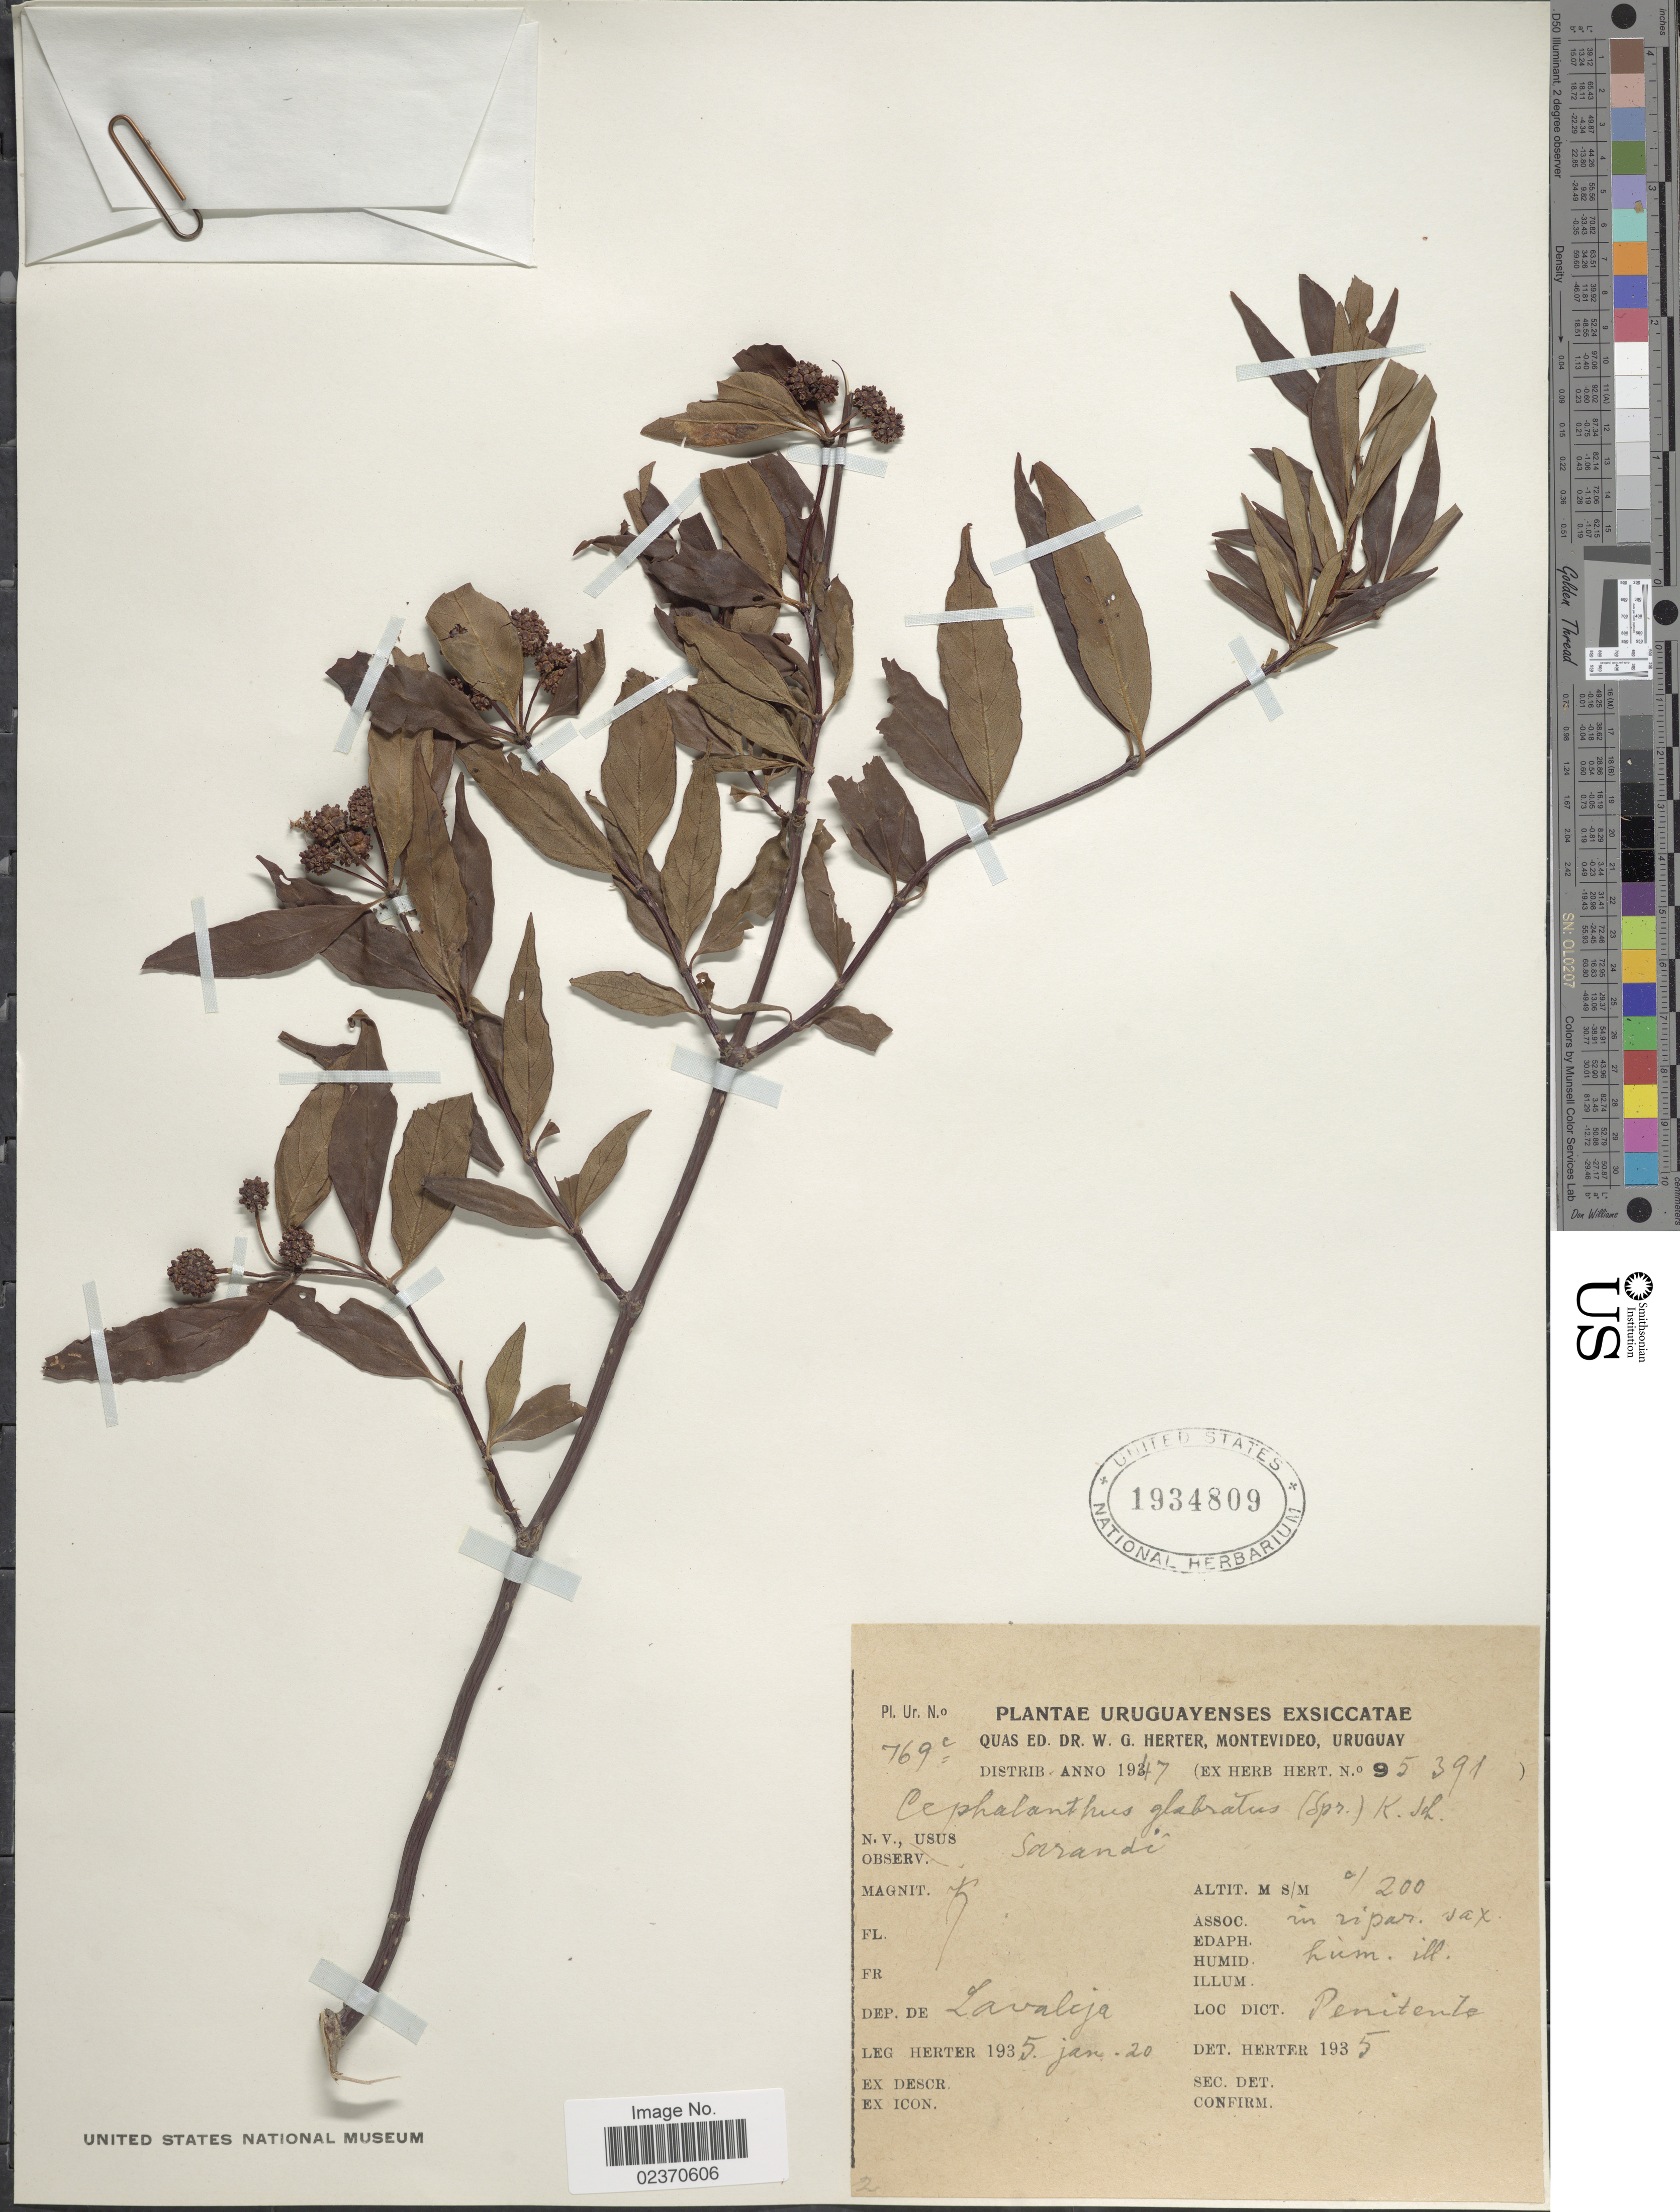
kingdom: Plantae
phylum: Tracheophyta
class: Magnoliopsida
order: Gentianales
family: Rubiaceae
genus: Cephalanthus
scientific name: Cephalanthus glabratus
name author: (Spreng.) K. Schum.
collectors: W. G. Herter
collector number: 95391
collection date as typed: Transcribed d/m/y: 5/1/20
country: Uruguay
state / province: Lavalleja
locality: Dep de. Lavalleja, Penitenta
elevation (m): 0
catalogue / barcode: US 1934809